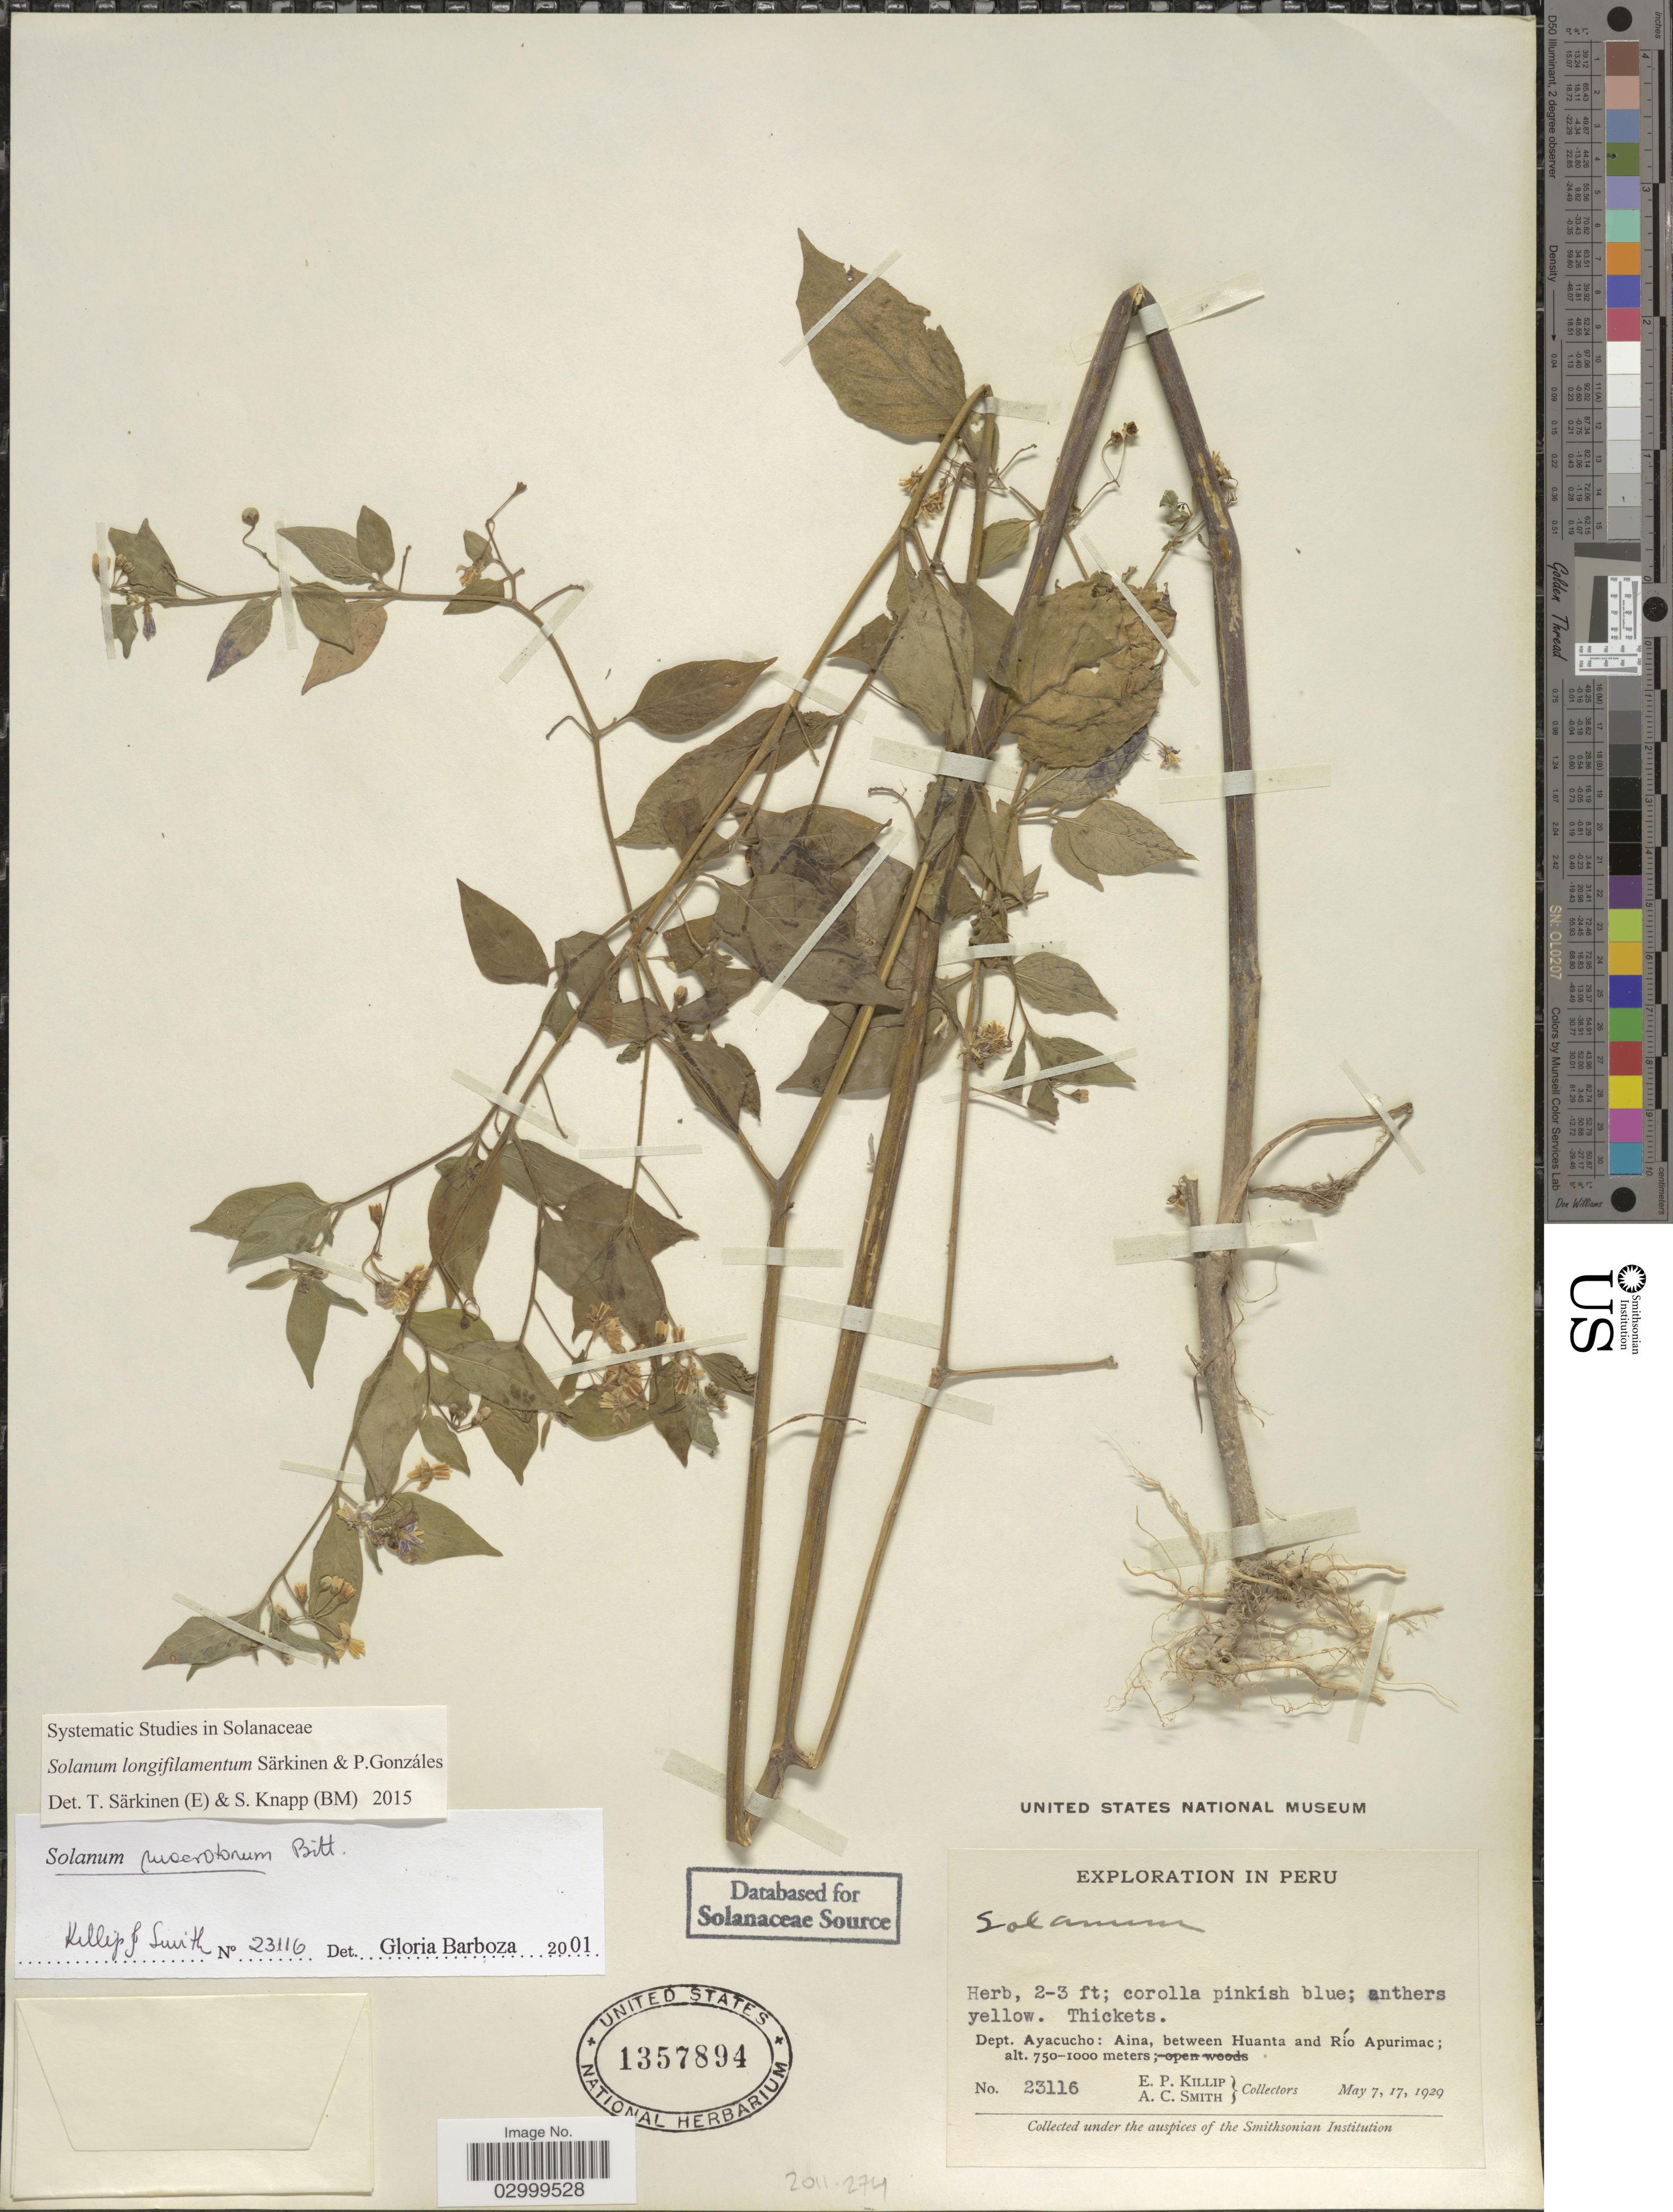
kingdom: Plantae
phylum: Tracheophyta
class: Magnoliopsida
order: Solanales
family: Solanaceae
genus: Solanum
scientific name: Solanum longifilamentum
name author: Särkinen & P. Gonzáles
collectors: E. P. Killip & A. C. Smith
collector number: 23116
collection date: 1929-05-07/1929-05-17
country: Peru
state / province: Ayacucho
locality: Dept. Ayacucho: Aina, between Huanta and Río Apurimac.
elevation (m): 750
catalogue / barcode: US 1357894